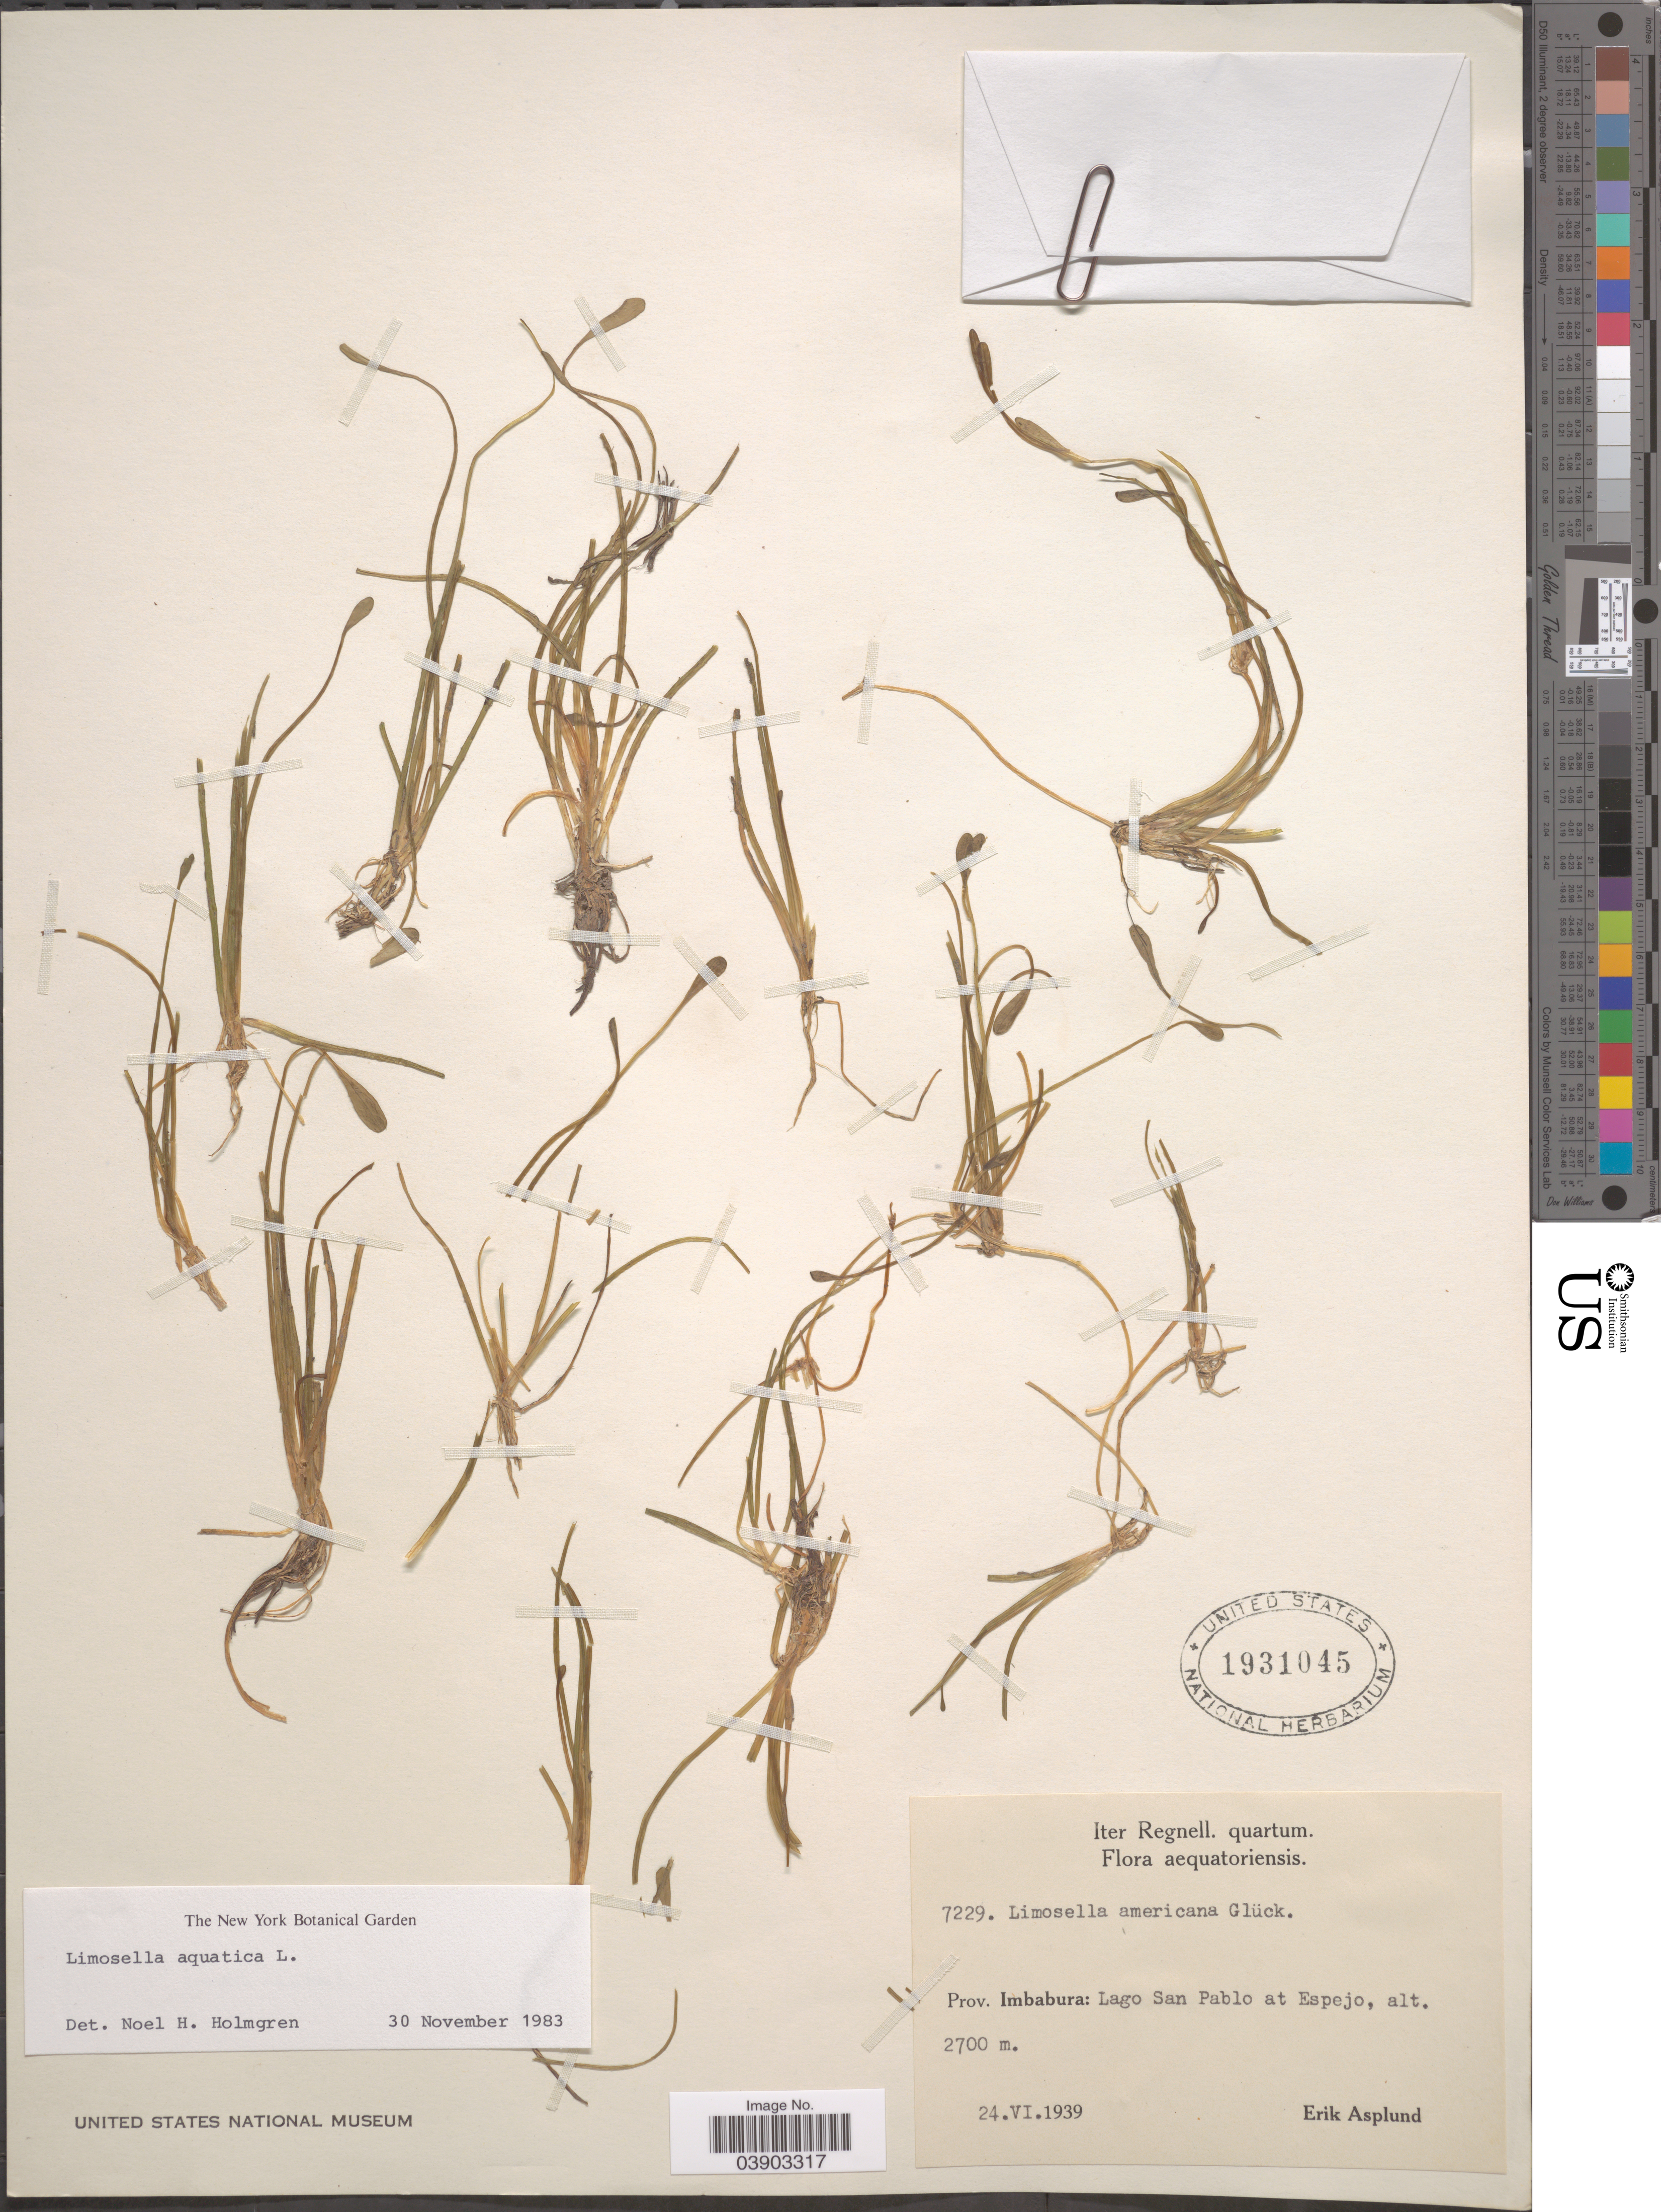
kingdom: Plantae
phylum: Tracheophyta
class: Magnoliopsida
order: Lamiales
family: Scrophulariaceae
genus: Limosella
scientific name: Limosella aquatica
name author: L.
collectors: E. Asplund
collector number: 7229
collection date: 1939-06-24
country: Ecuador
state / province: Imbabura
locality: Prov. Imbabura: Lago San Pablo at Espejo.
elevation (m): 2700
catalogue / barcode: US 1931045